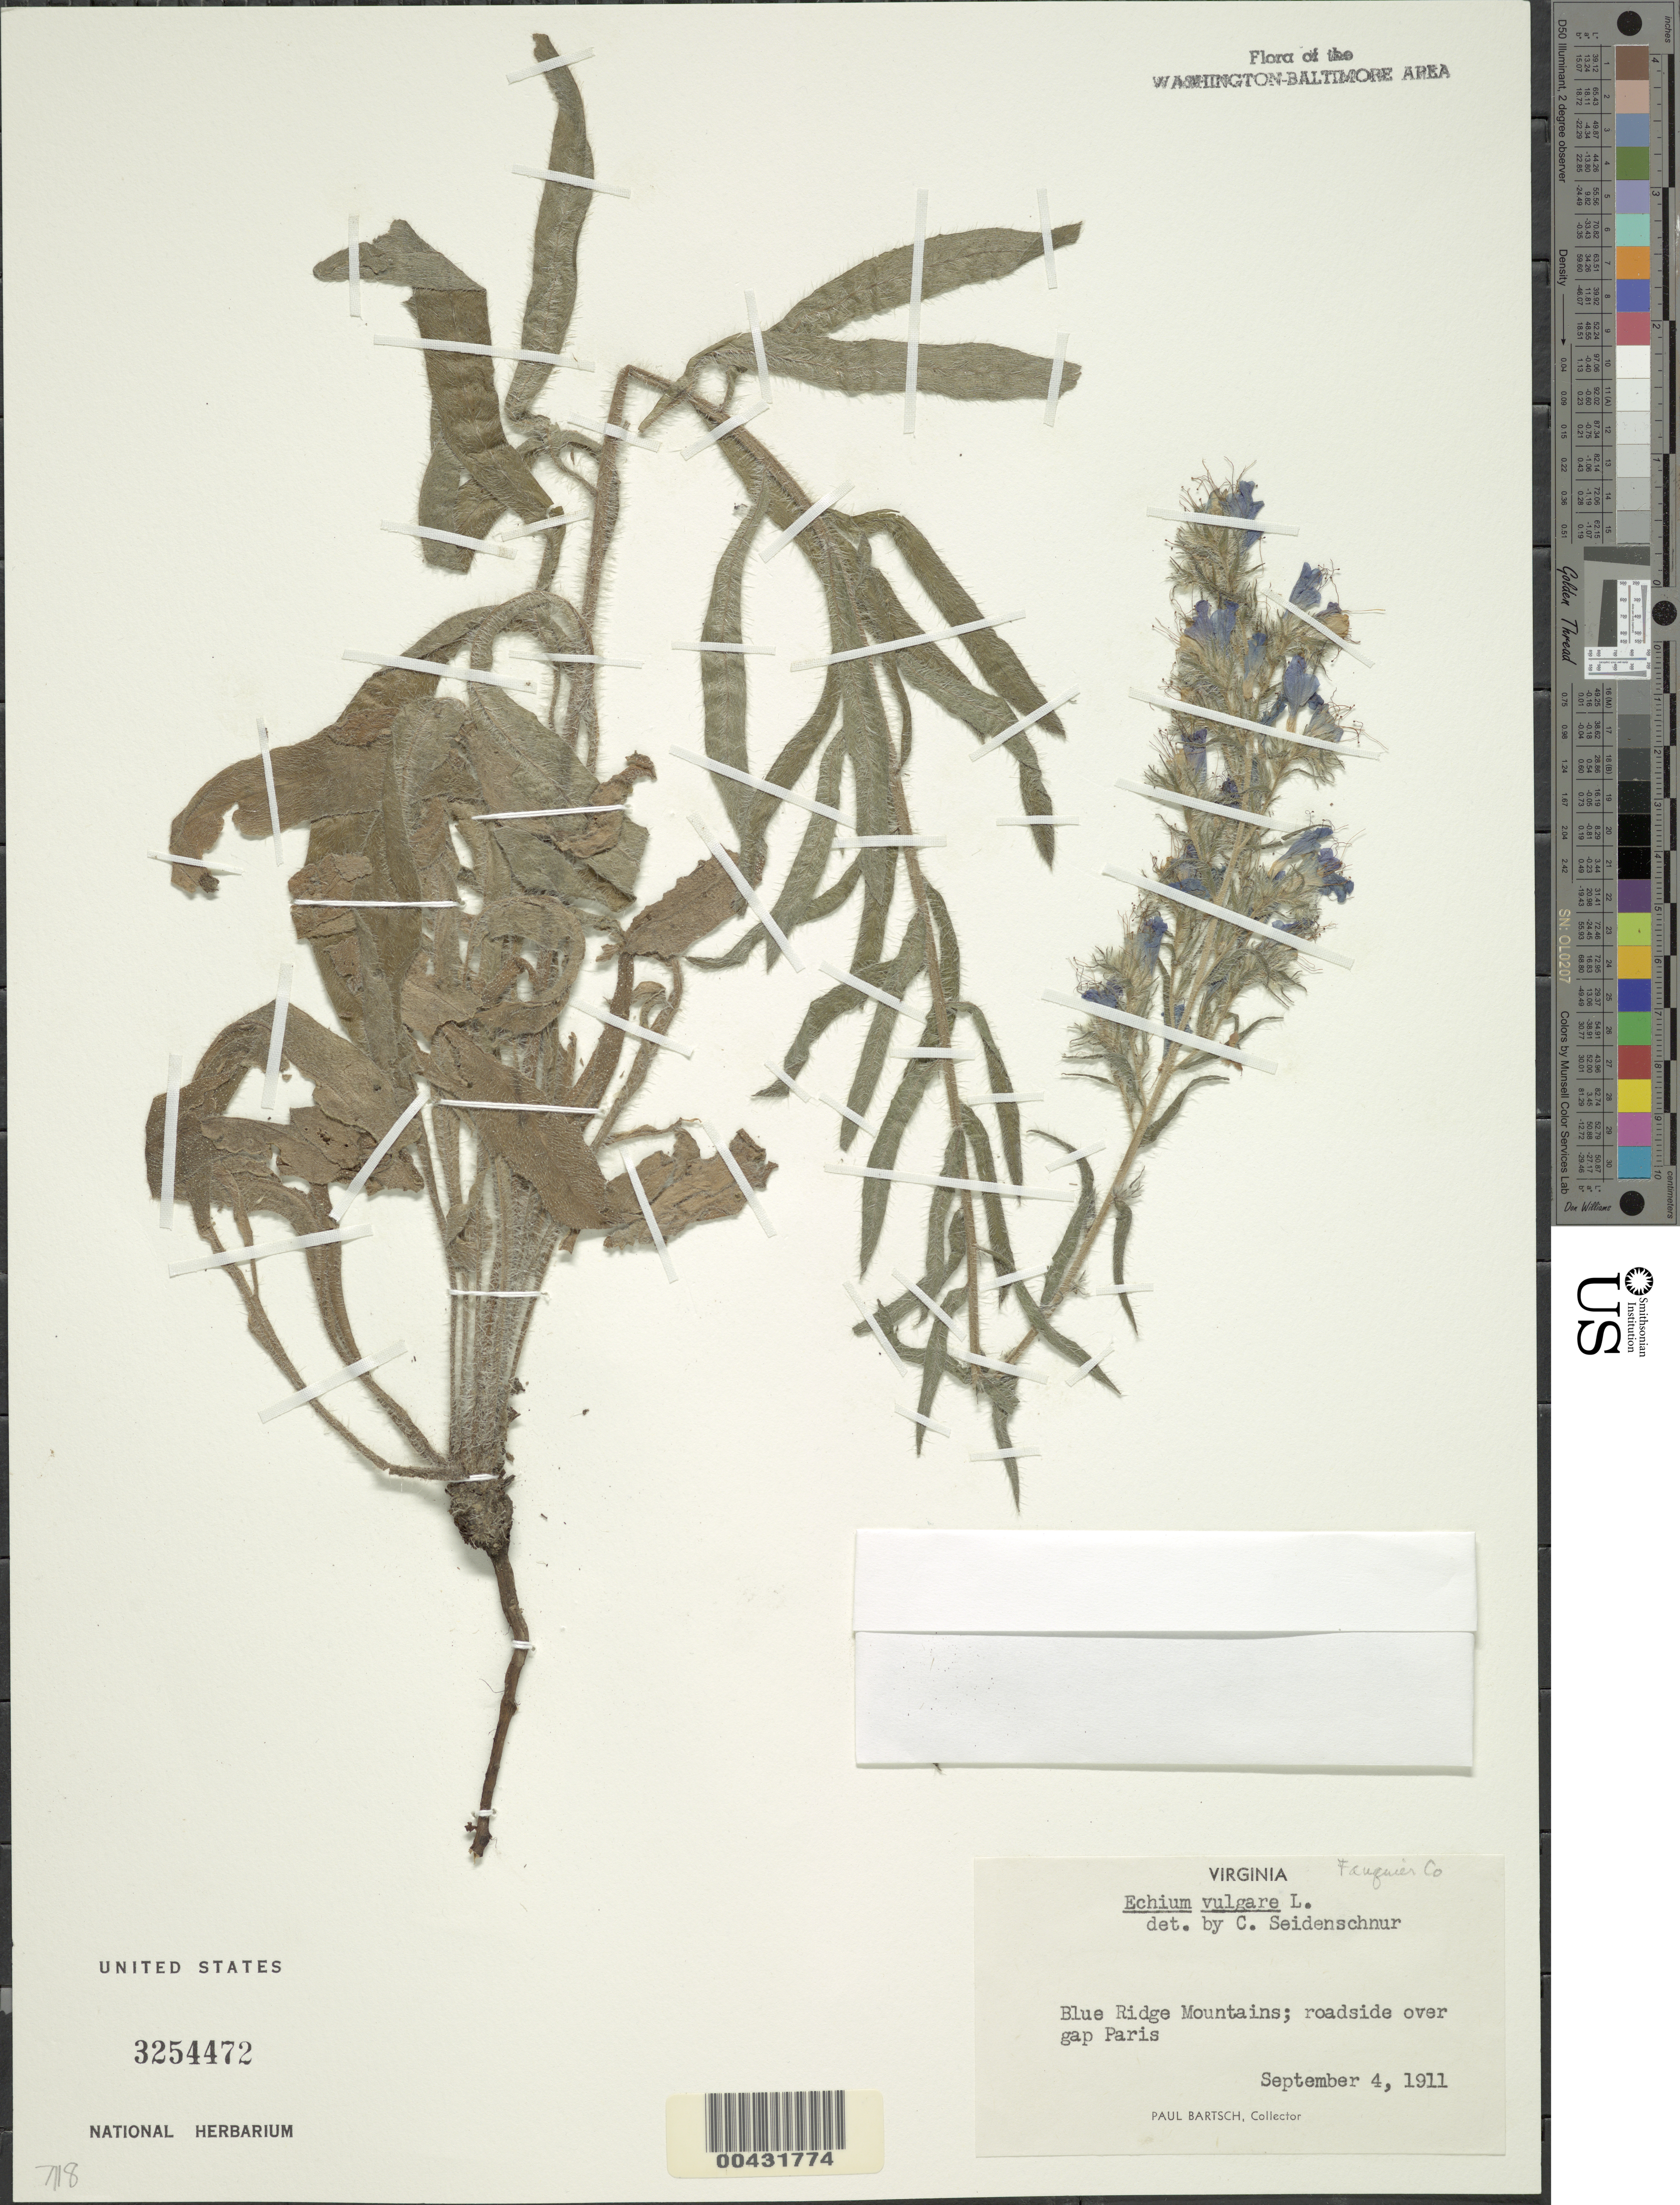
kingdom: Plantae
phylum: Tracheophyta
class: Magnoliopsida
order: Boraginales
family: Boraginaceae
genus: Echium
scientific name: Echium vulgare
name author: L.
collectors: P. Bartsch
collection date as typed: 04 Sep 1911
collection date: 1911-09-04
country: United States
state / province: Virginia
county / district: Fauquier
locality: Blue Ridge Mountains, gap at Paris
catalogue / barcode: US 3254472